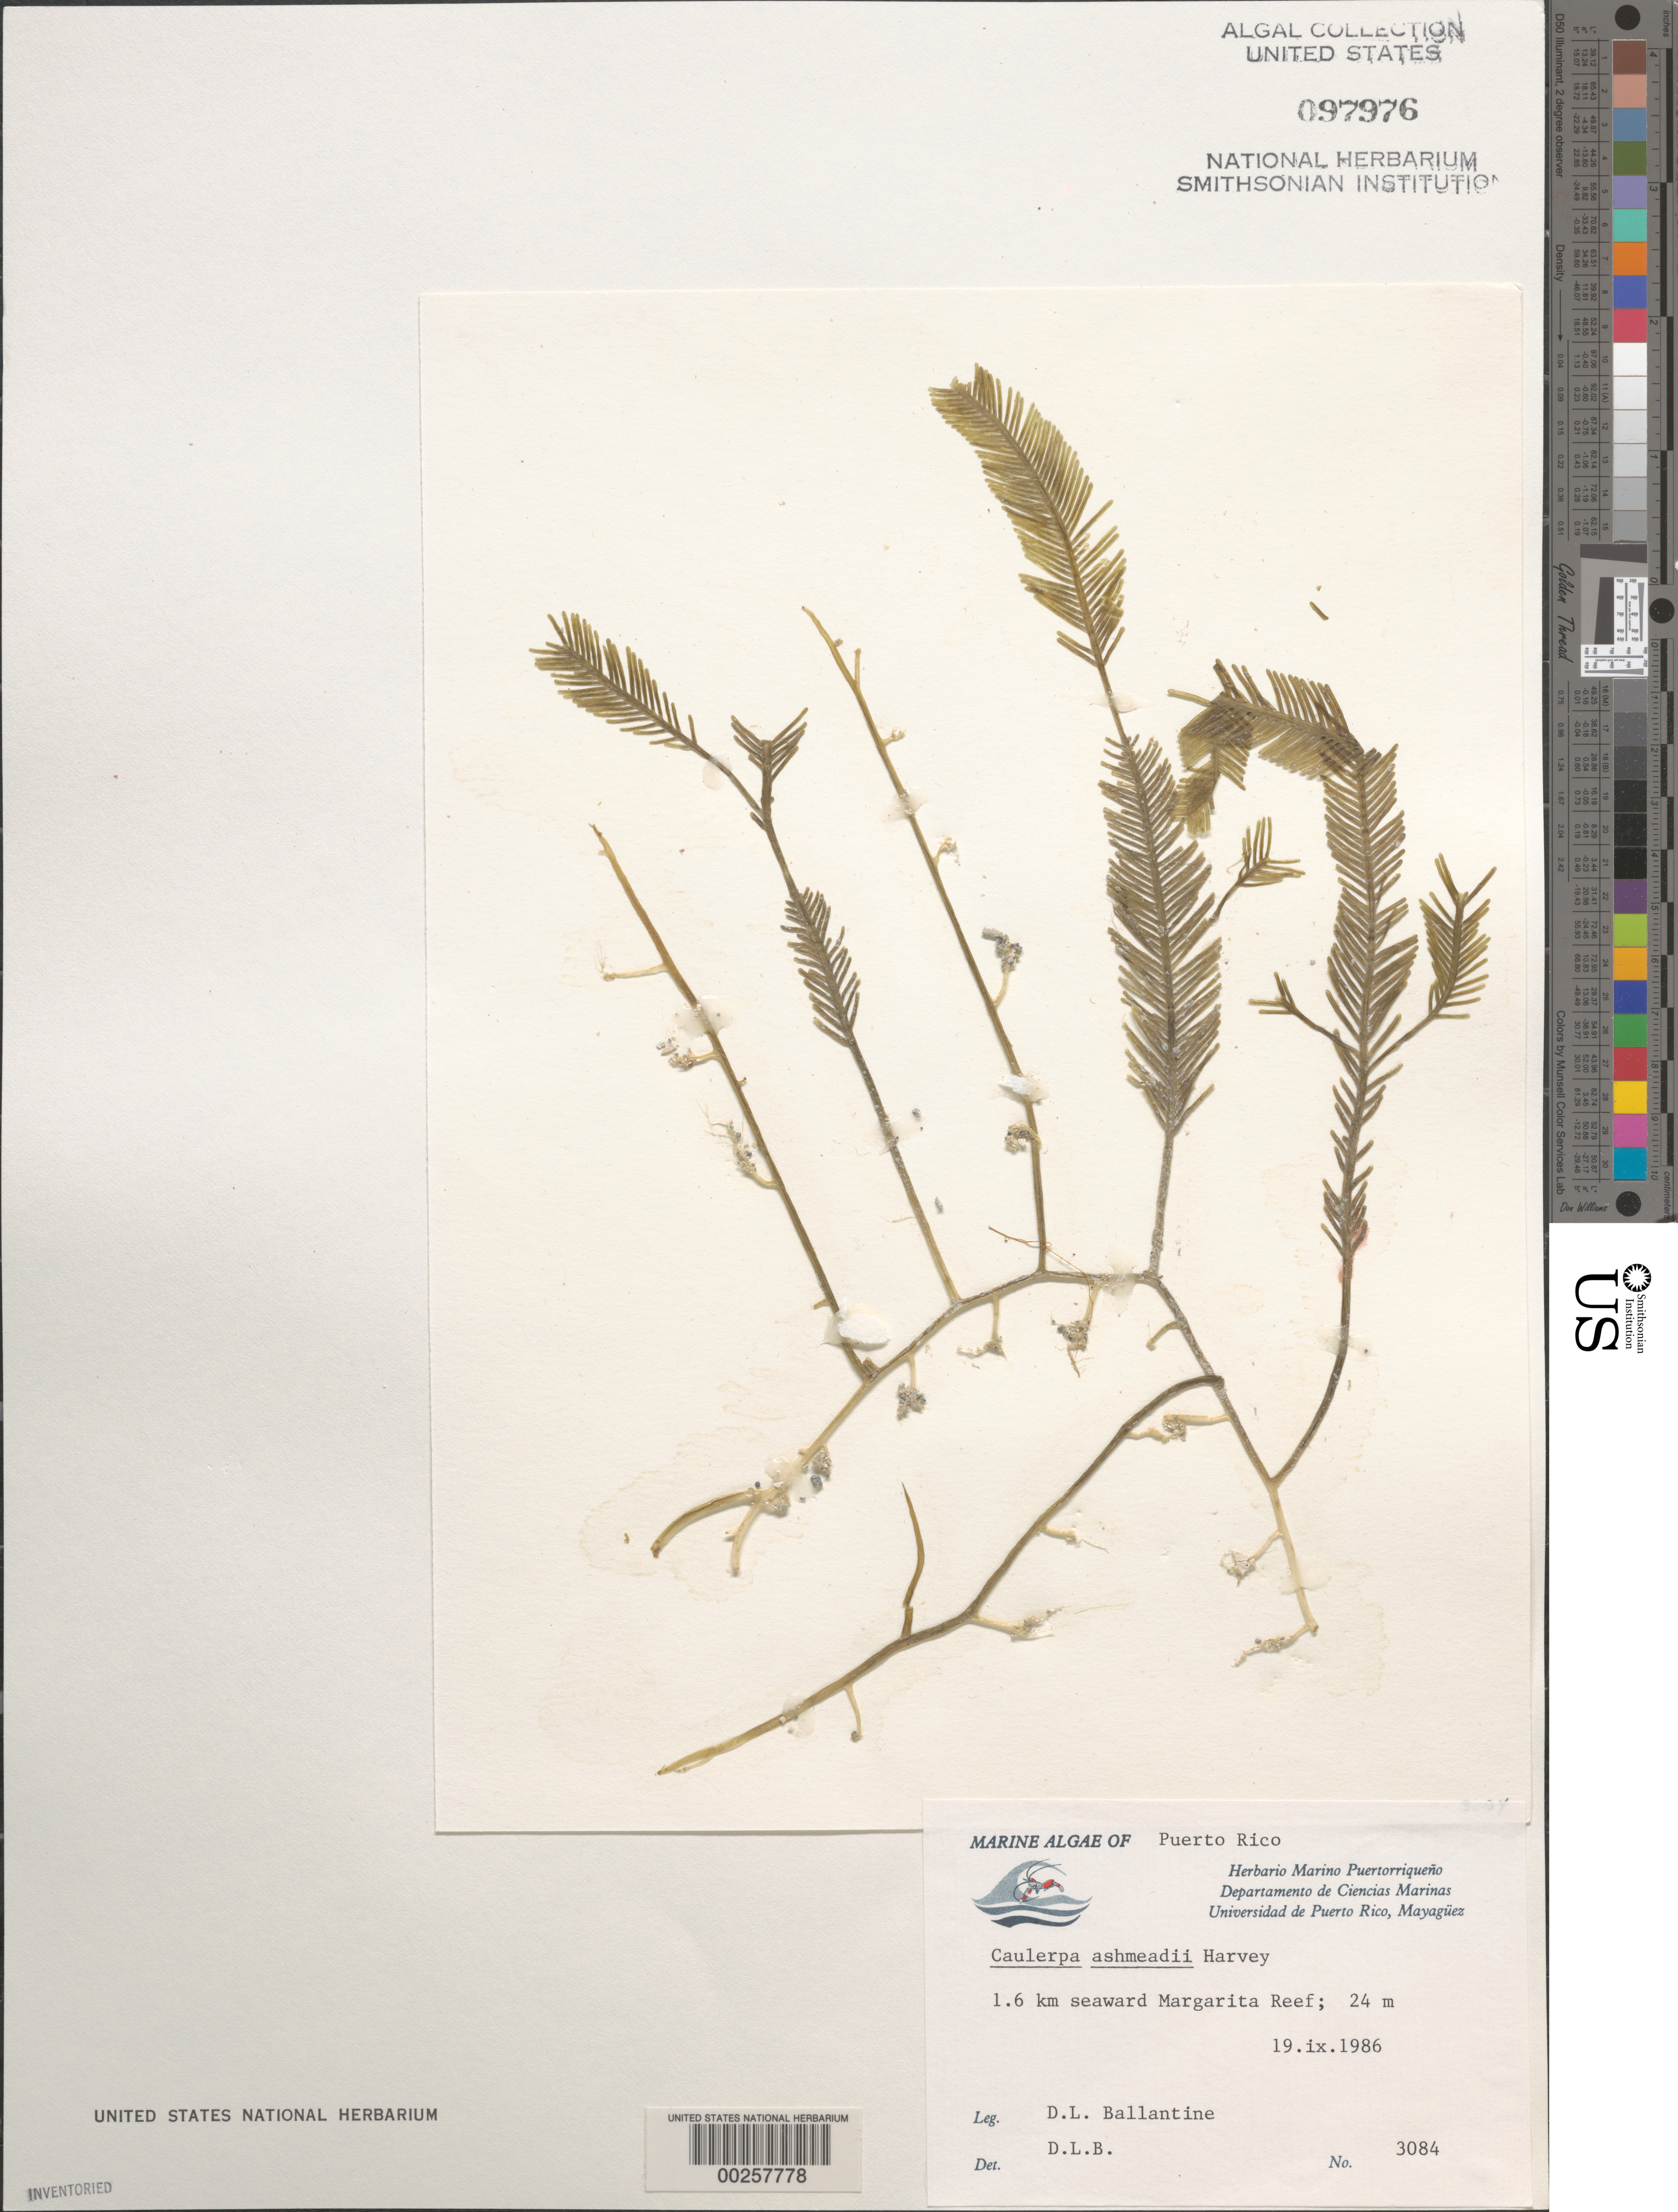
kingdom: Plantae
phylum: Chlorophyta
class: Ulvophyceae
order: Bryopsidales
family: Caulerpaceae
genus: Caulerpa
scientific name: Caulerpa ashmeadii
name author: Harv.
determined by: Ballantine, D. L.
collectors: D.L. Ballantine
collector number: DLB 3084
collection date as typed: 19 Sep 1986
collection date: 1986-09-19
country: Puerto Rico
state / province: Lajas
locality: Margarita Reef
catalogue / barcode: US 97976